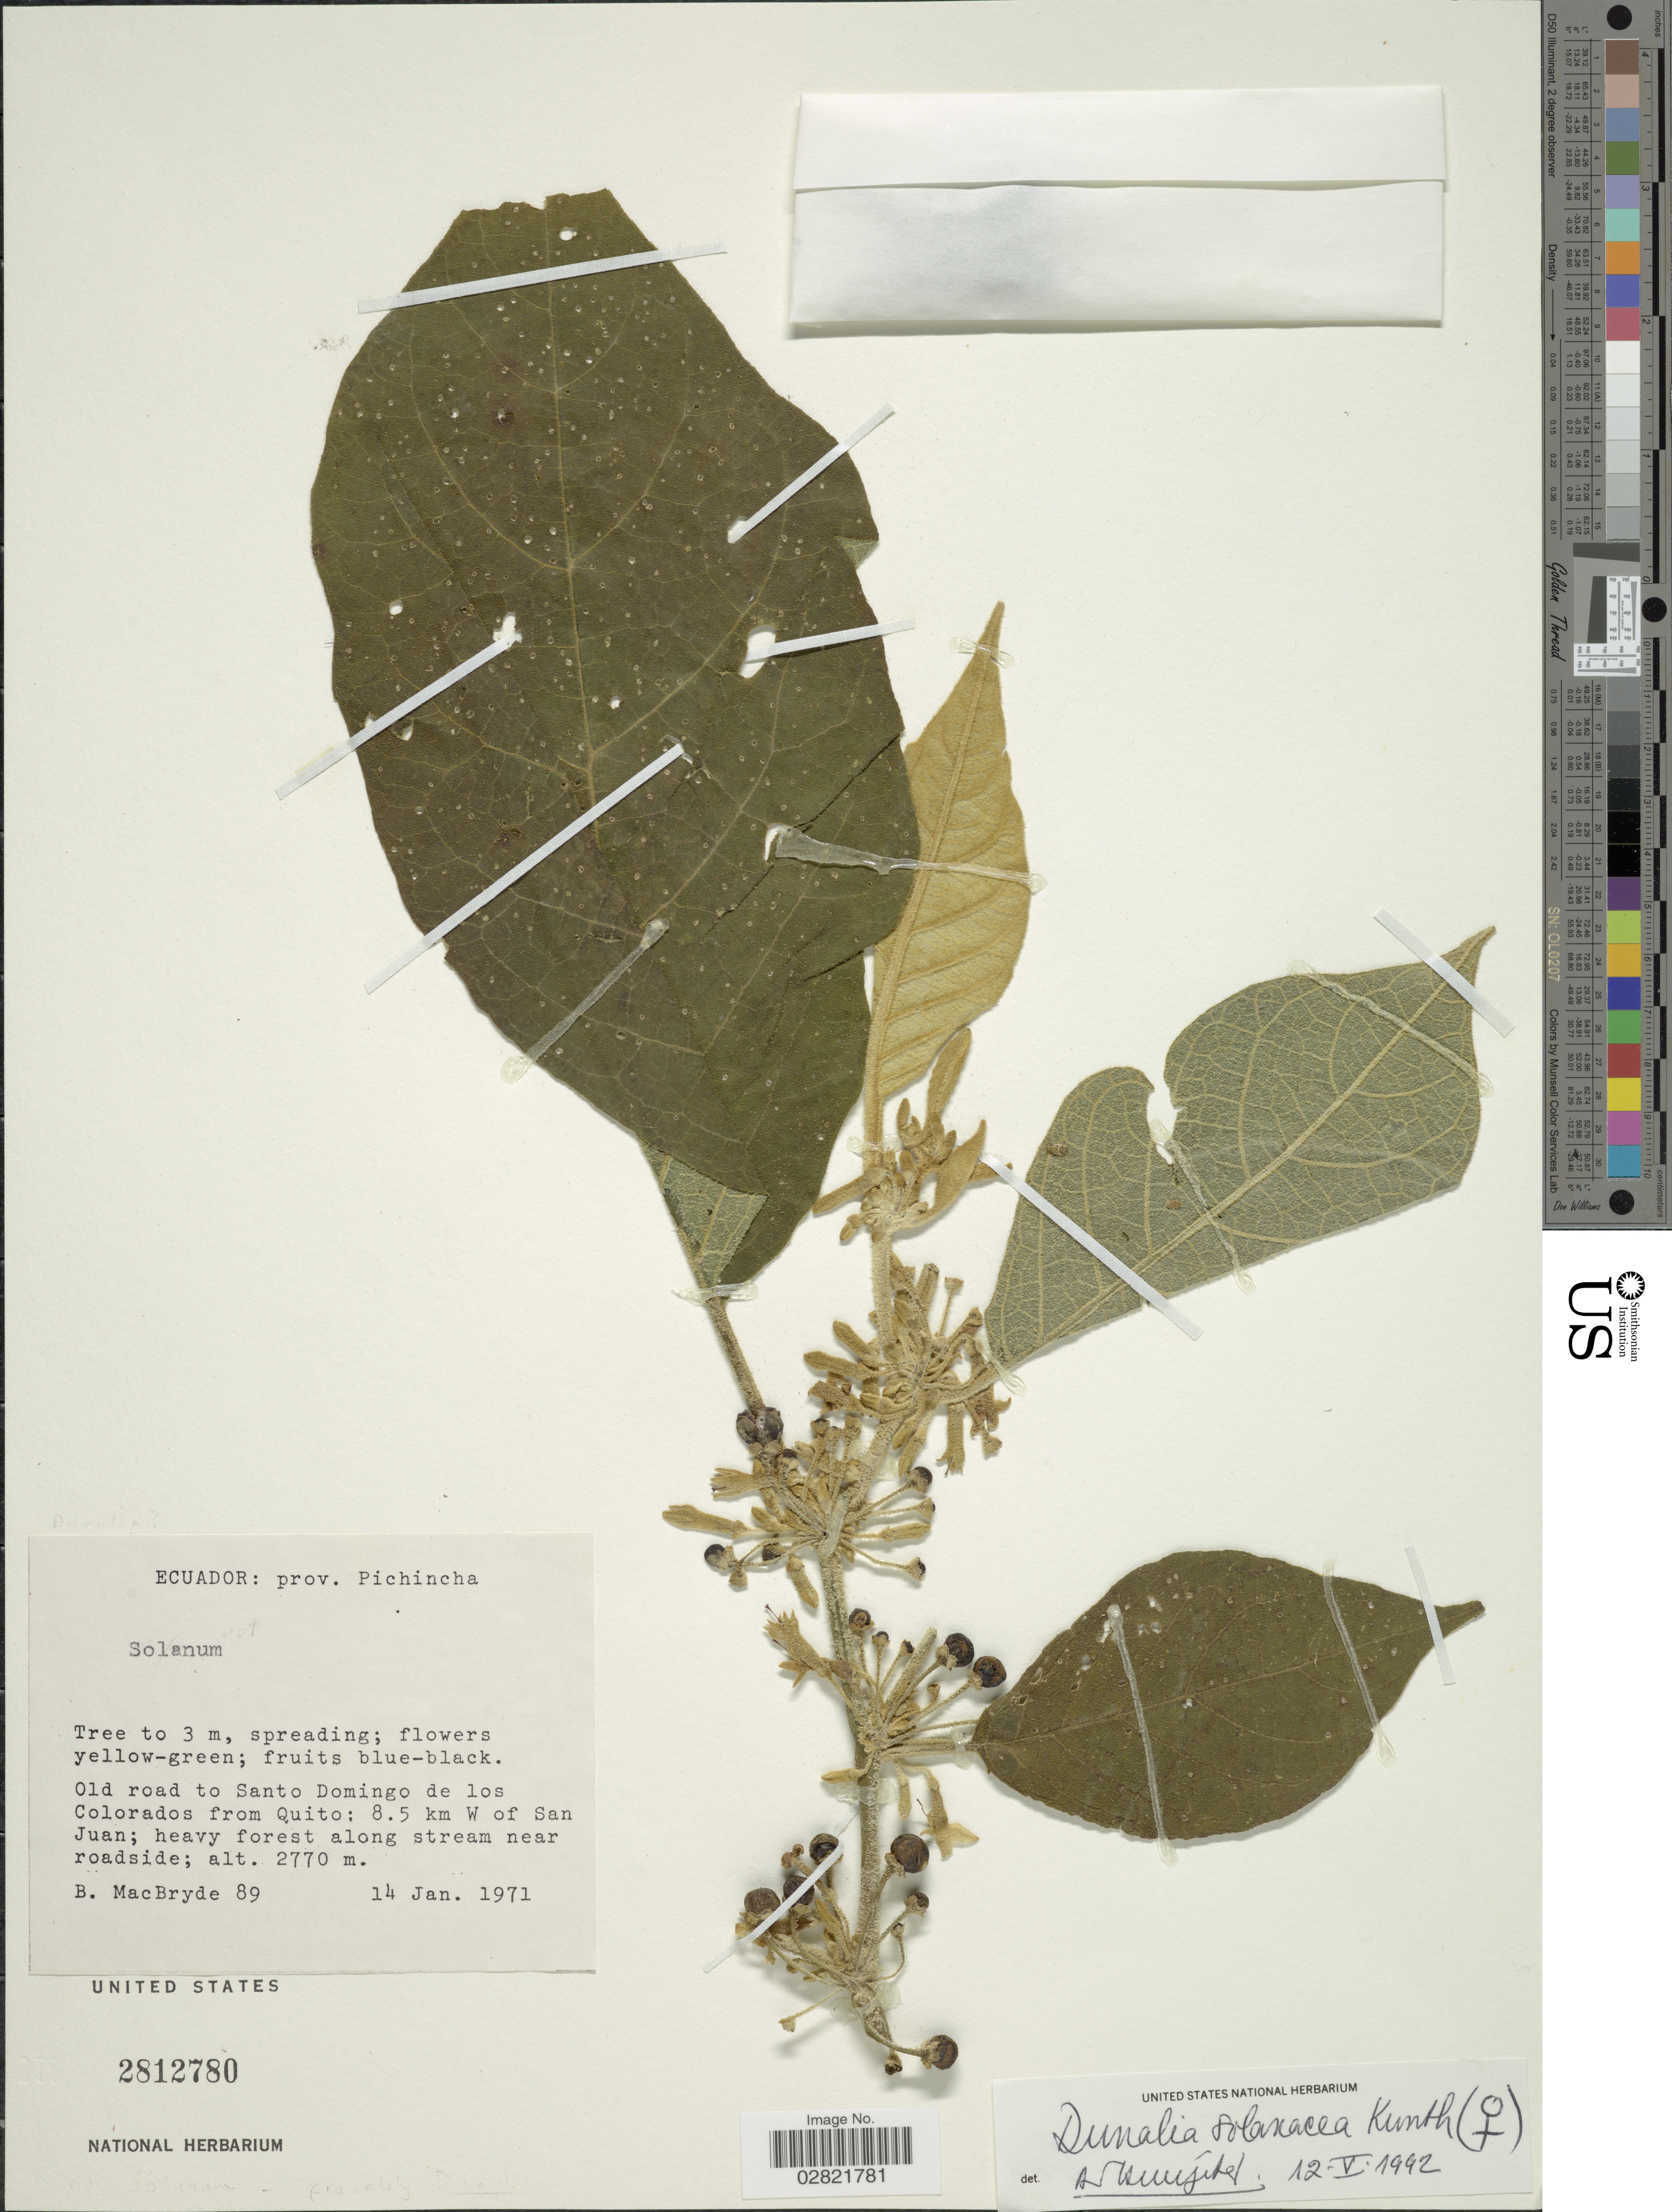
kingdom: Plantae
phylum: Tracheophyta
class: Magnoliopsida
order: Solanales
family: Solanaceae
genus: Dunalia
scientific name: Dunalia solanacea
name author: Kunth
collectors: B. MacBryde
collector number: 89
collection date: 1971-01-14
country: Ecuador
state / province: Pichincha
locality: Old road to Santo Domingo de los Colorados from Quito: 8.5 km W of San Juan.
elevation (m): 2770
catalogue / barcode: US 2812780